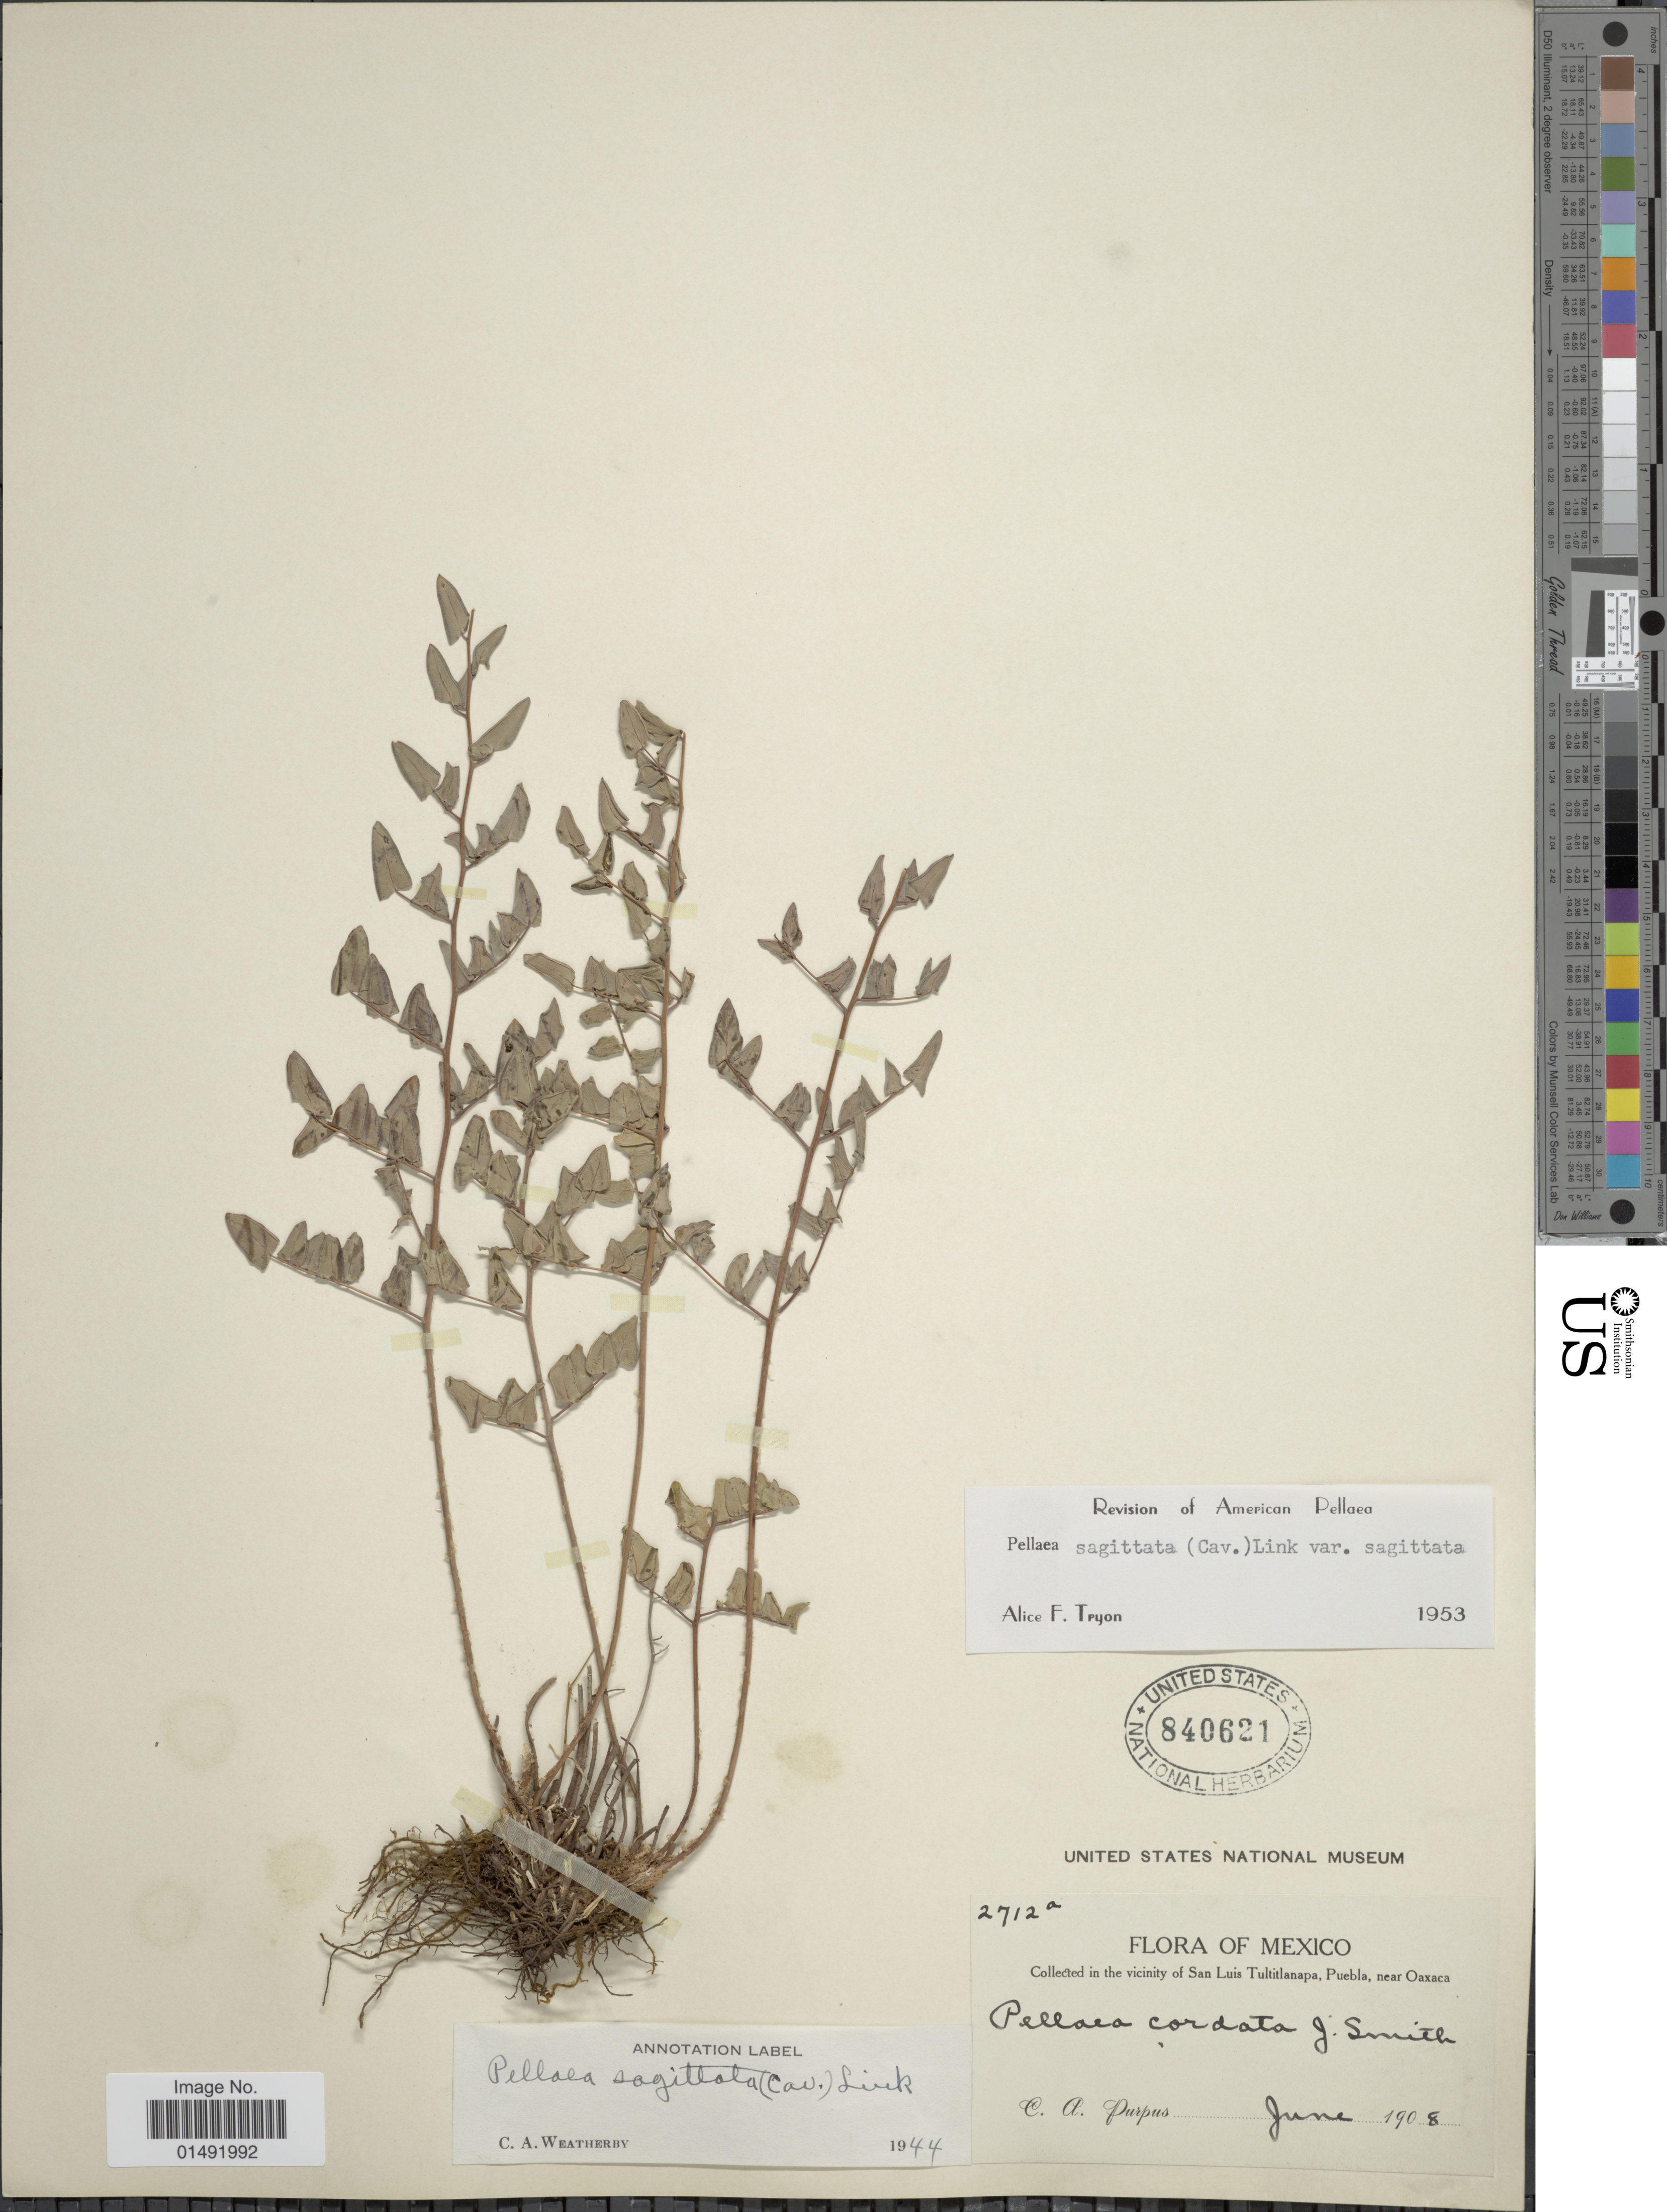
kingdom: Plantae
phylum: Tracheophyta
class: Polypodiopsida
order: Polypodiales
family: Pteridaceae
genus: Pellaea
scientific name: Pellaea sagittata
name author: (Cav.) Link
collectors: C. A. Purpus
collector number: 2712a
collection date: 1908-06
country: Mexico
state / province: Puebla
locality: In the vicinity of San Luis Tultitlanapa, Puebla, near Oaxaca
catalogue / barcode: US 840621